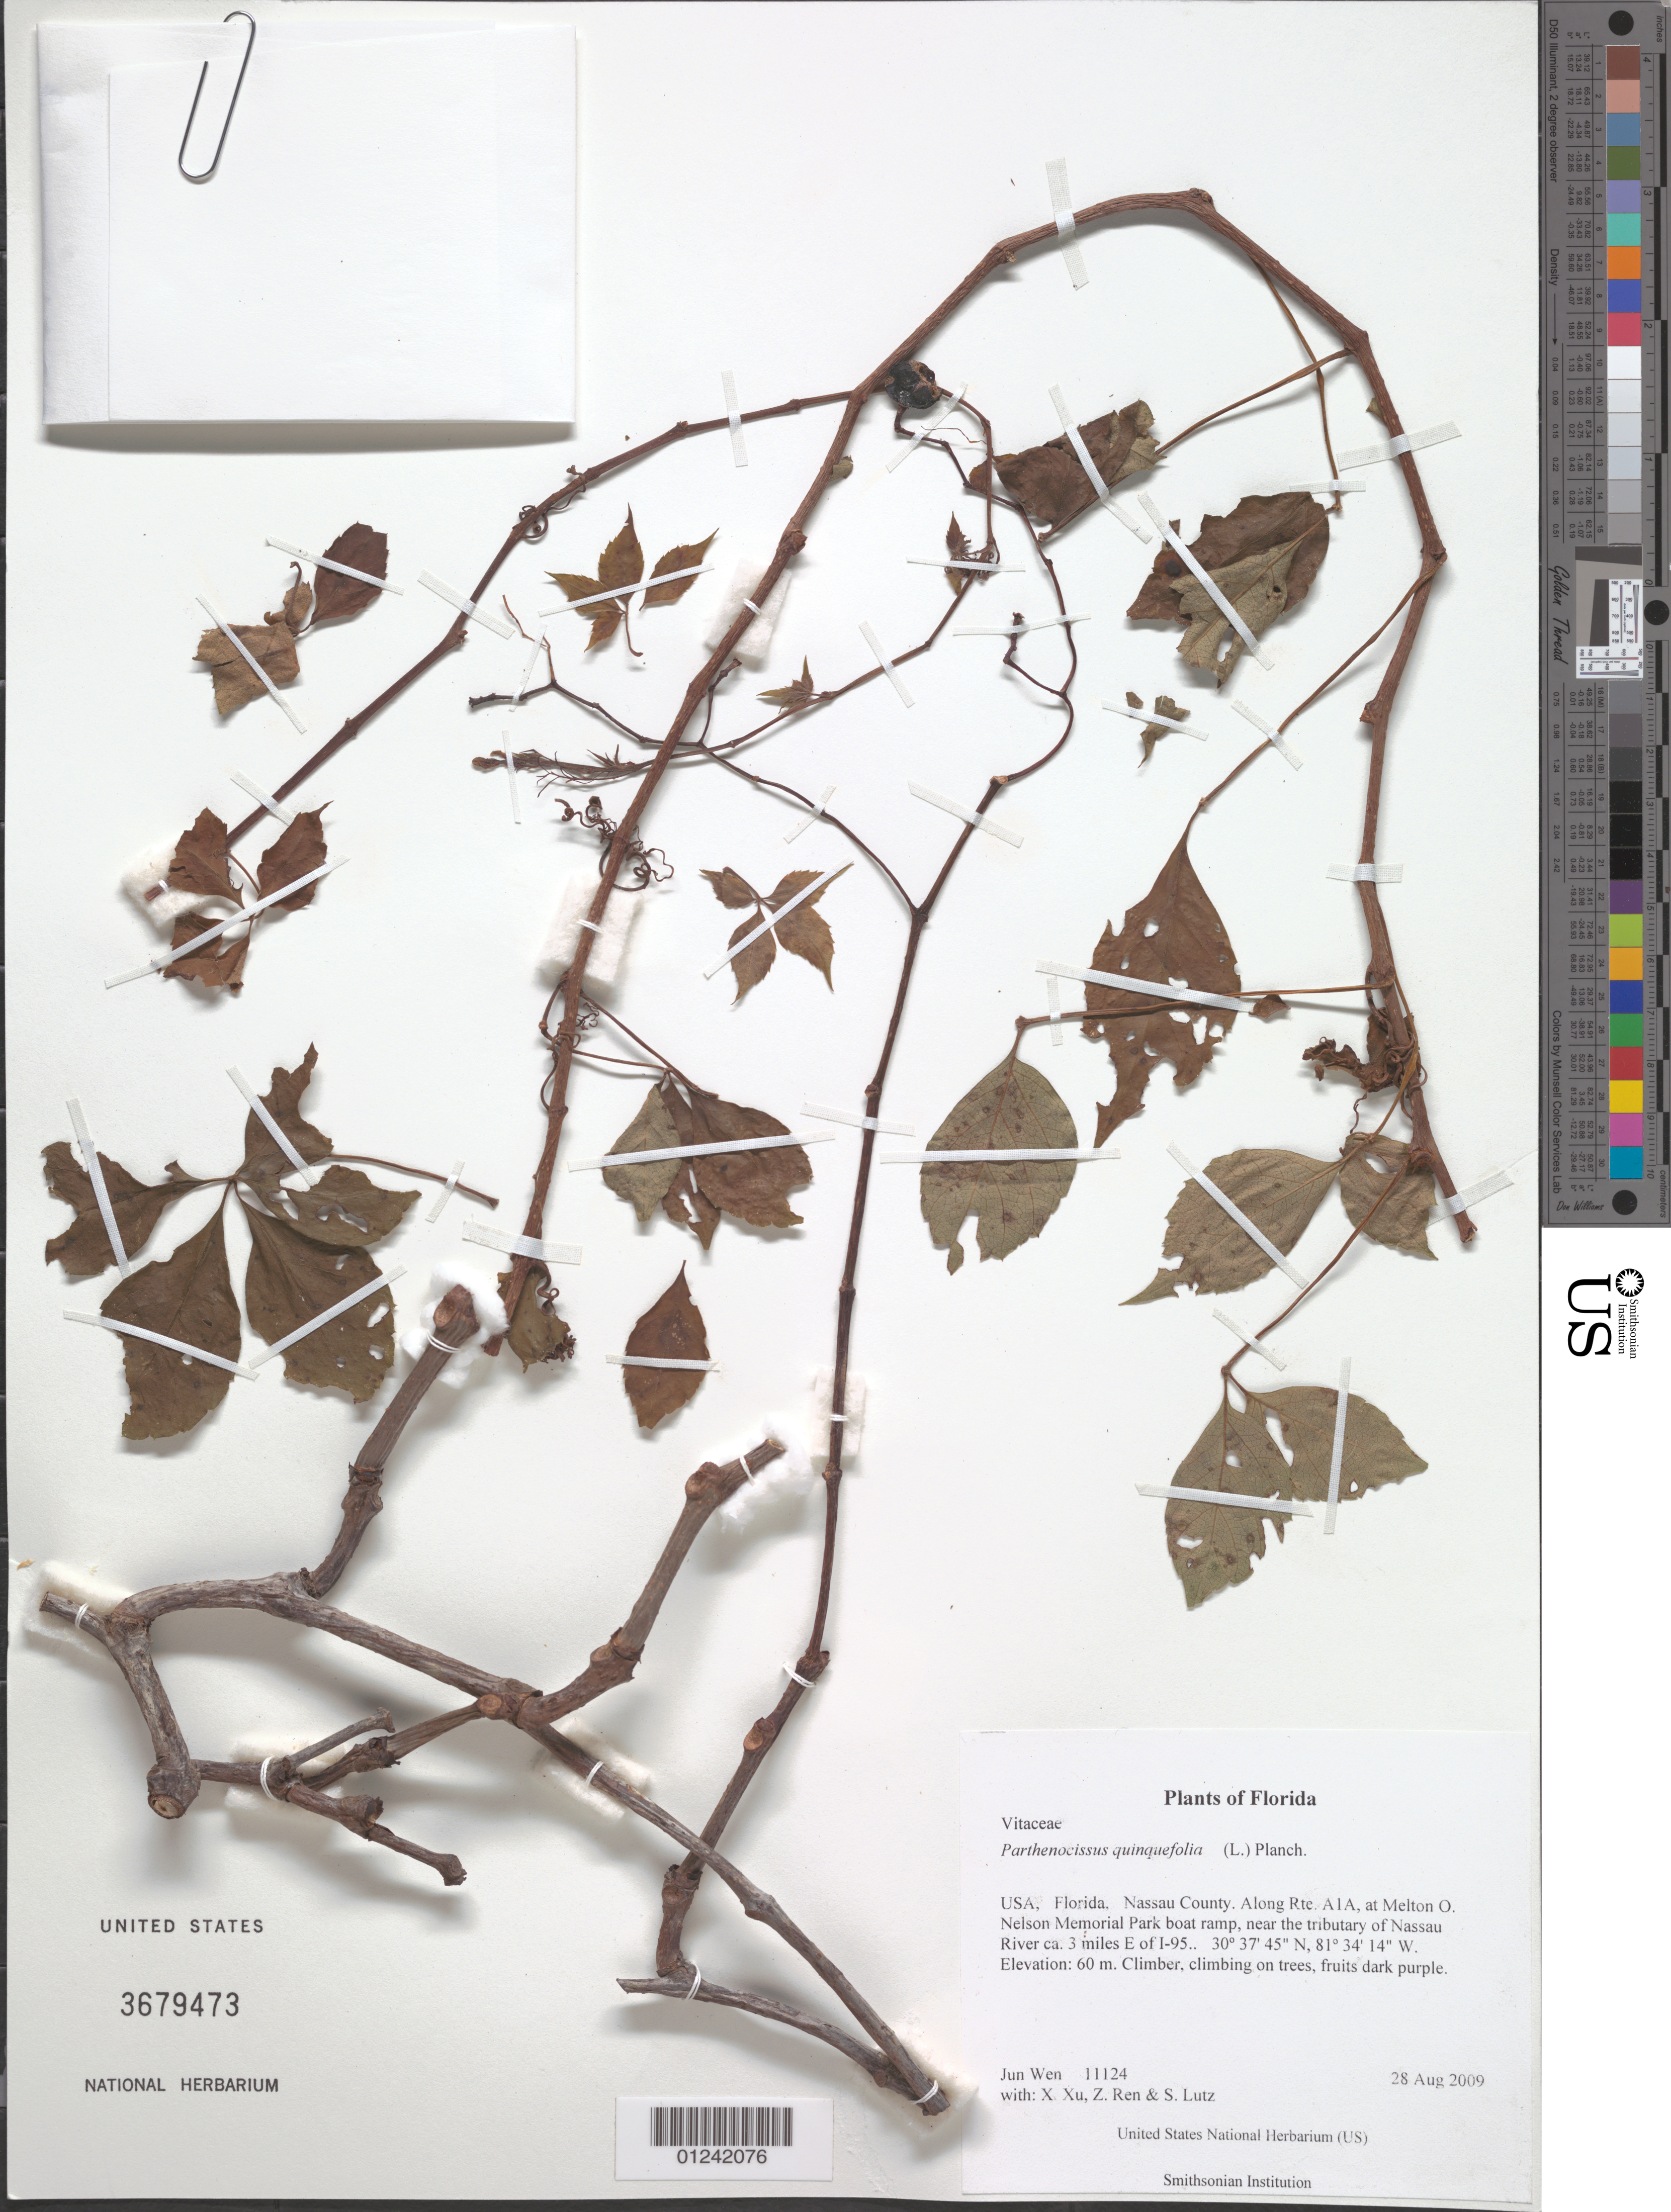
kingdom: Plantae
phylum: Tracheophyta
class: Magnoliopsida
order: Vitales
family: Vitaceae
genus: Parthenocissus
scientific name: Parthenocissus quinquefolia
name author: (L.) Planch.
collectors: J. Wen, X. Xu, Z. Ren & S. Lutz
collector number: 11124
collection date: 2009-08-28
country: United States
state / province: Florida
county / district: Nassau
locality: Along Rte. A1A, at Melton O. Nelson Memorial Park boat ramp, near the tributary of Nassau River ca. 3 miles E of I-95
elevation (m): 60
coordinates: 30 37 45.1 N, 81 34 14.4 W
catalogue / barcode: US 3679473